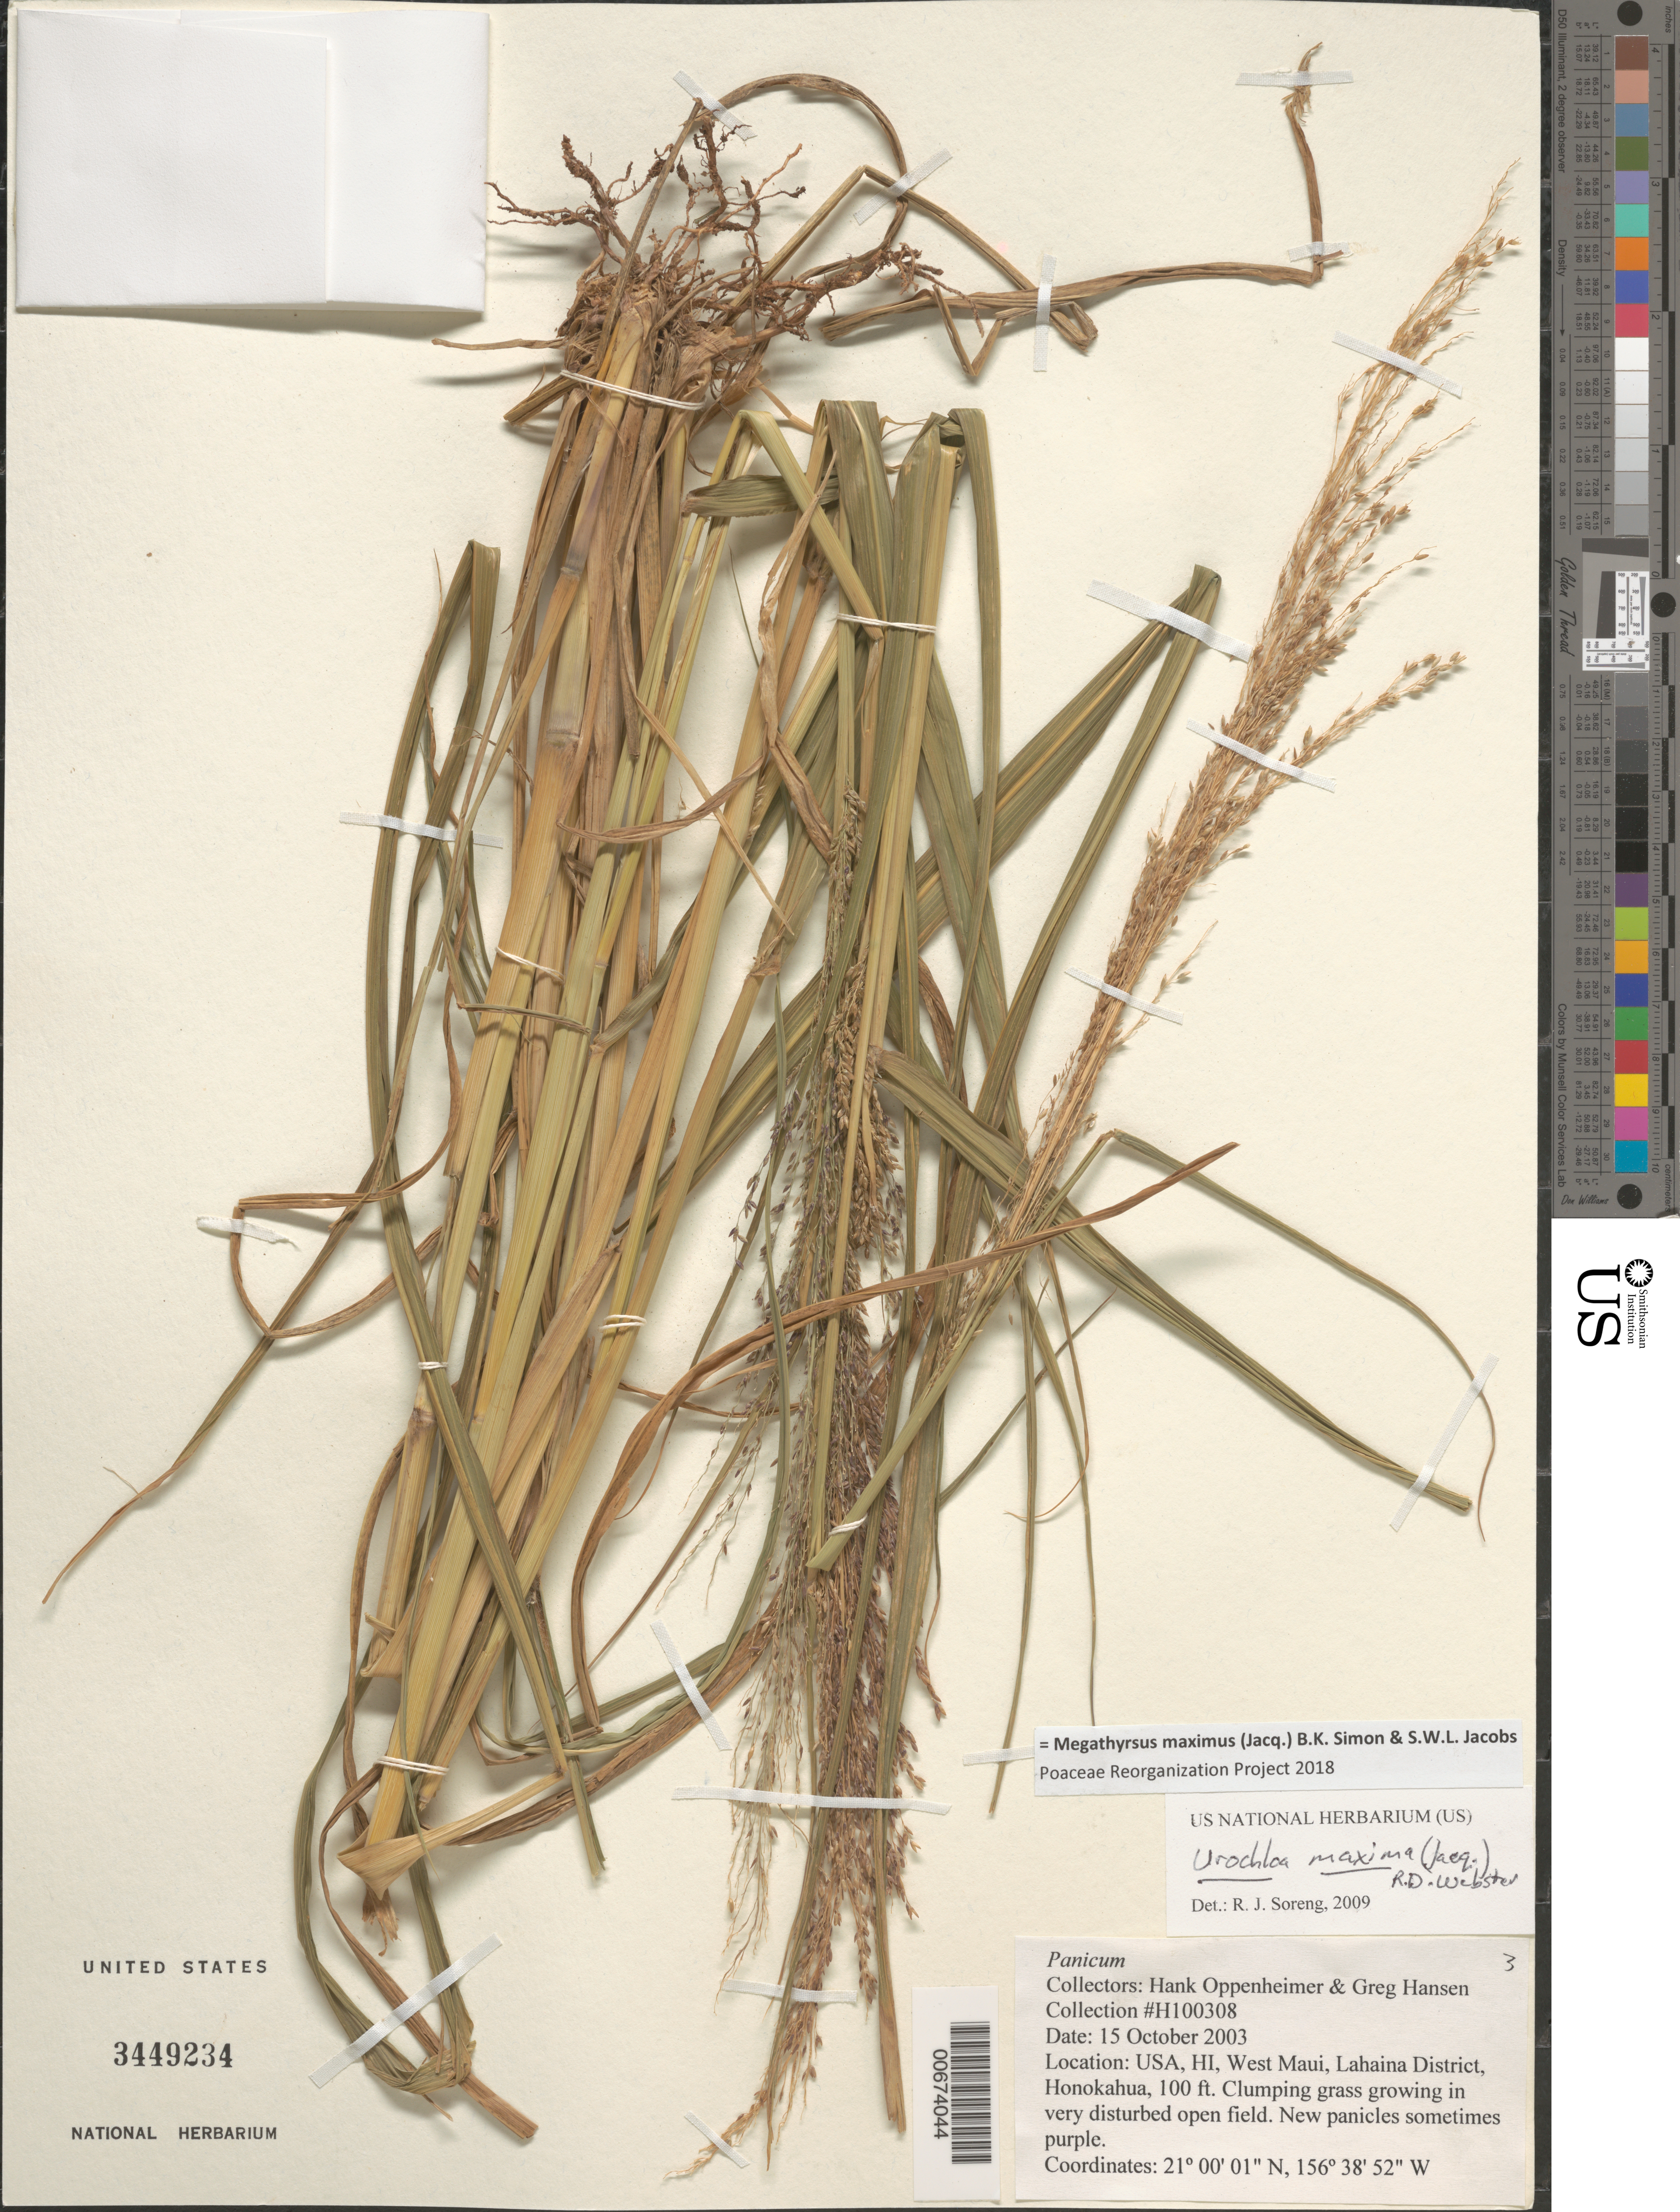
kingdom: Plantae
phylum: Tracheophyta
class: Liliopsida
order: Poales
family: Poaceae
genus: Megathyrsus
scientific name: Megathyrsus maximus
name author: (Jacq.) B.K. Simon & S.W.L. Jacobs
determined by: Poaceae Reorganization Project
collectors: H. L. Oppenheimer & G. Hansen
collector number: H100308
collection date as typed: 15 Oct 2003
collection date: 2003-10-15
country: United States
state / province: Hawaii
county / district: Maui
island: Maui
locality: West Maui, Lahaina District, Honokahua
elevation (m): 30.48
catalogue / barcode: US 3449234